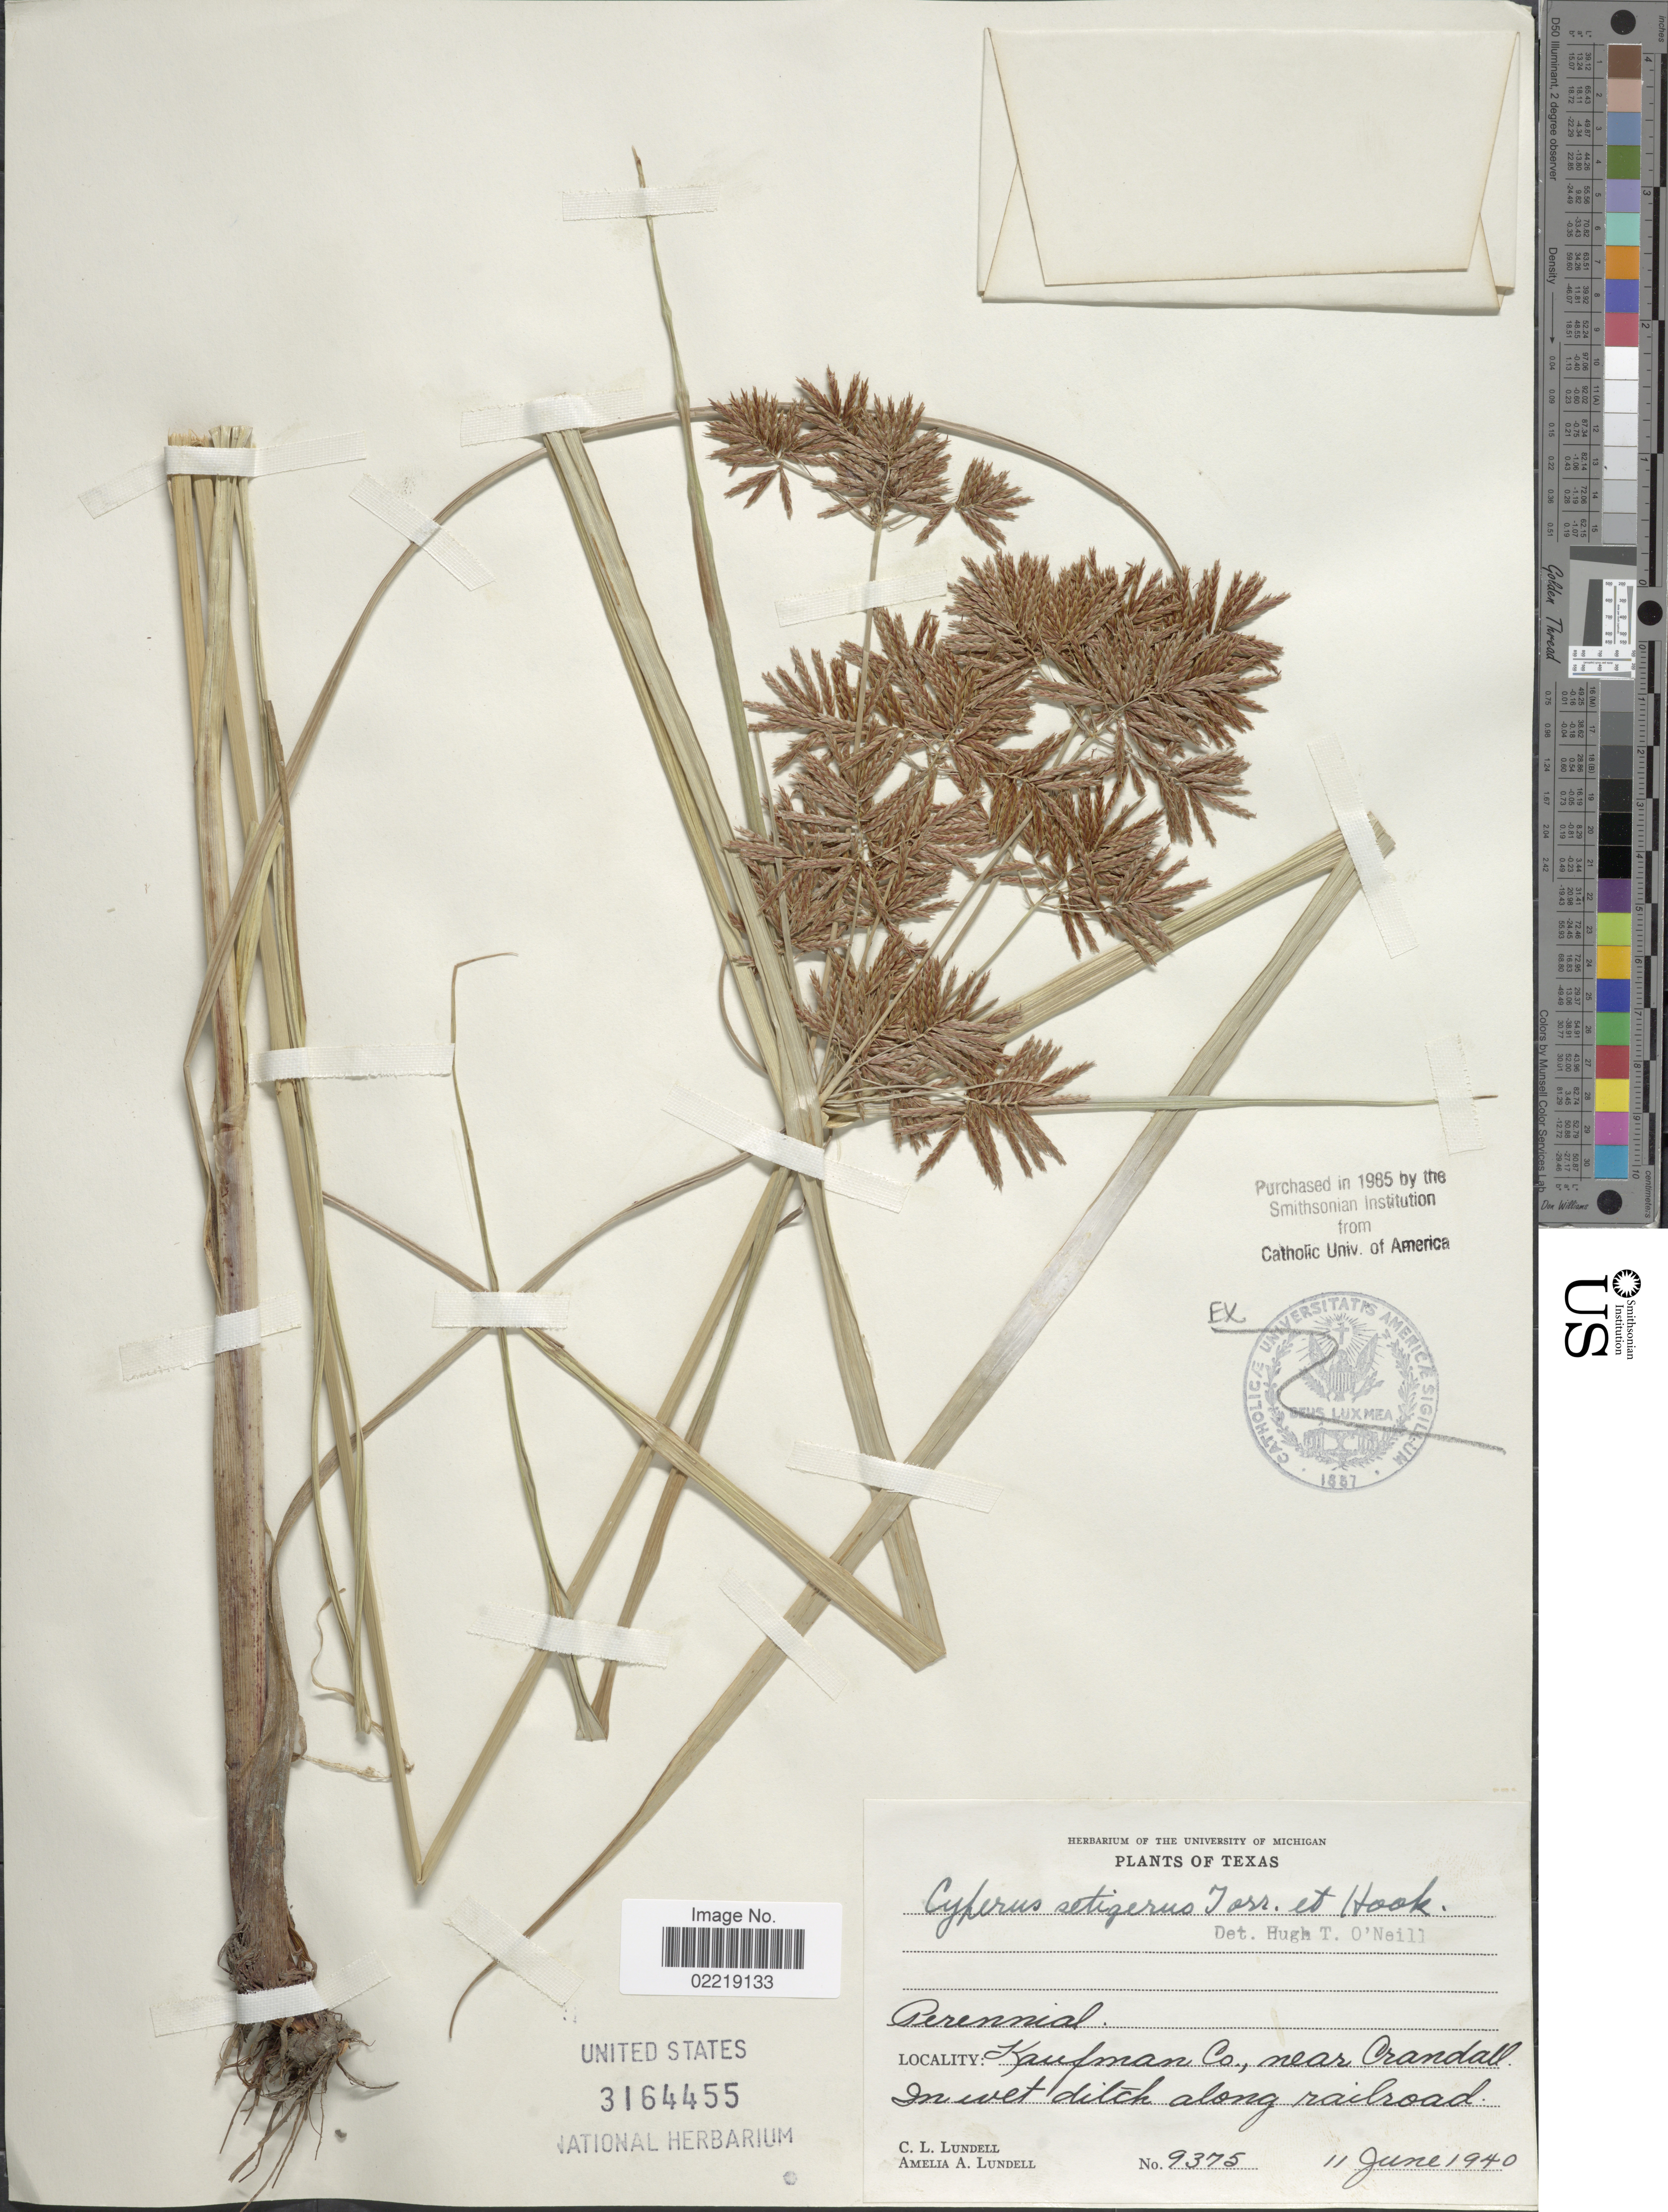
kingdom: Plantae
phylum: Tracheophyta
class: Liliopsida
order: Poales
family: Cyperaceae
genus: Cyperus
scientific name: Cyperus setigerus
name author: Torr. & Hook.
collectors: C. L. Lundell & A. A. Lundell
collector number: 9375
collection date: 1940-06-11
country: United States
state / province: Texas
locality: Kaufman Co., near Crandall, In wet ditch along railroad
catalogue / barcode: US 3164455